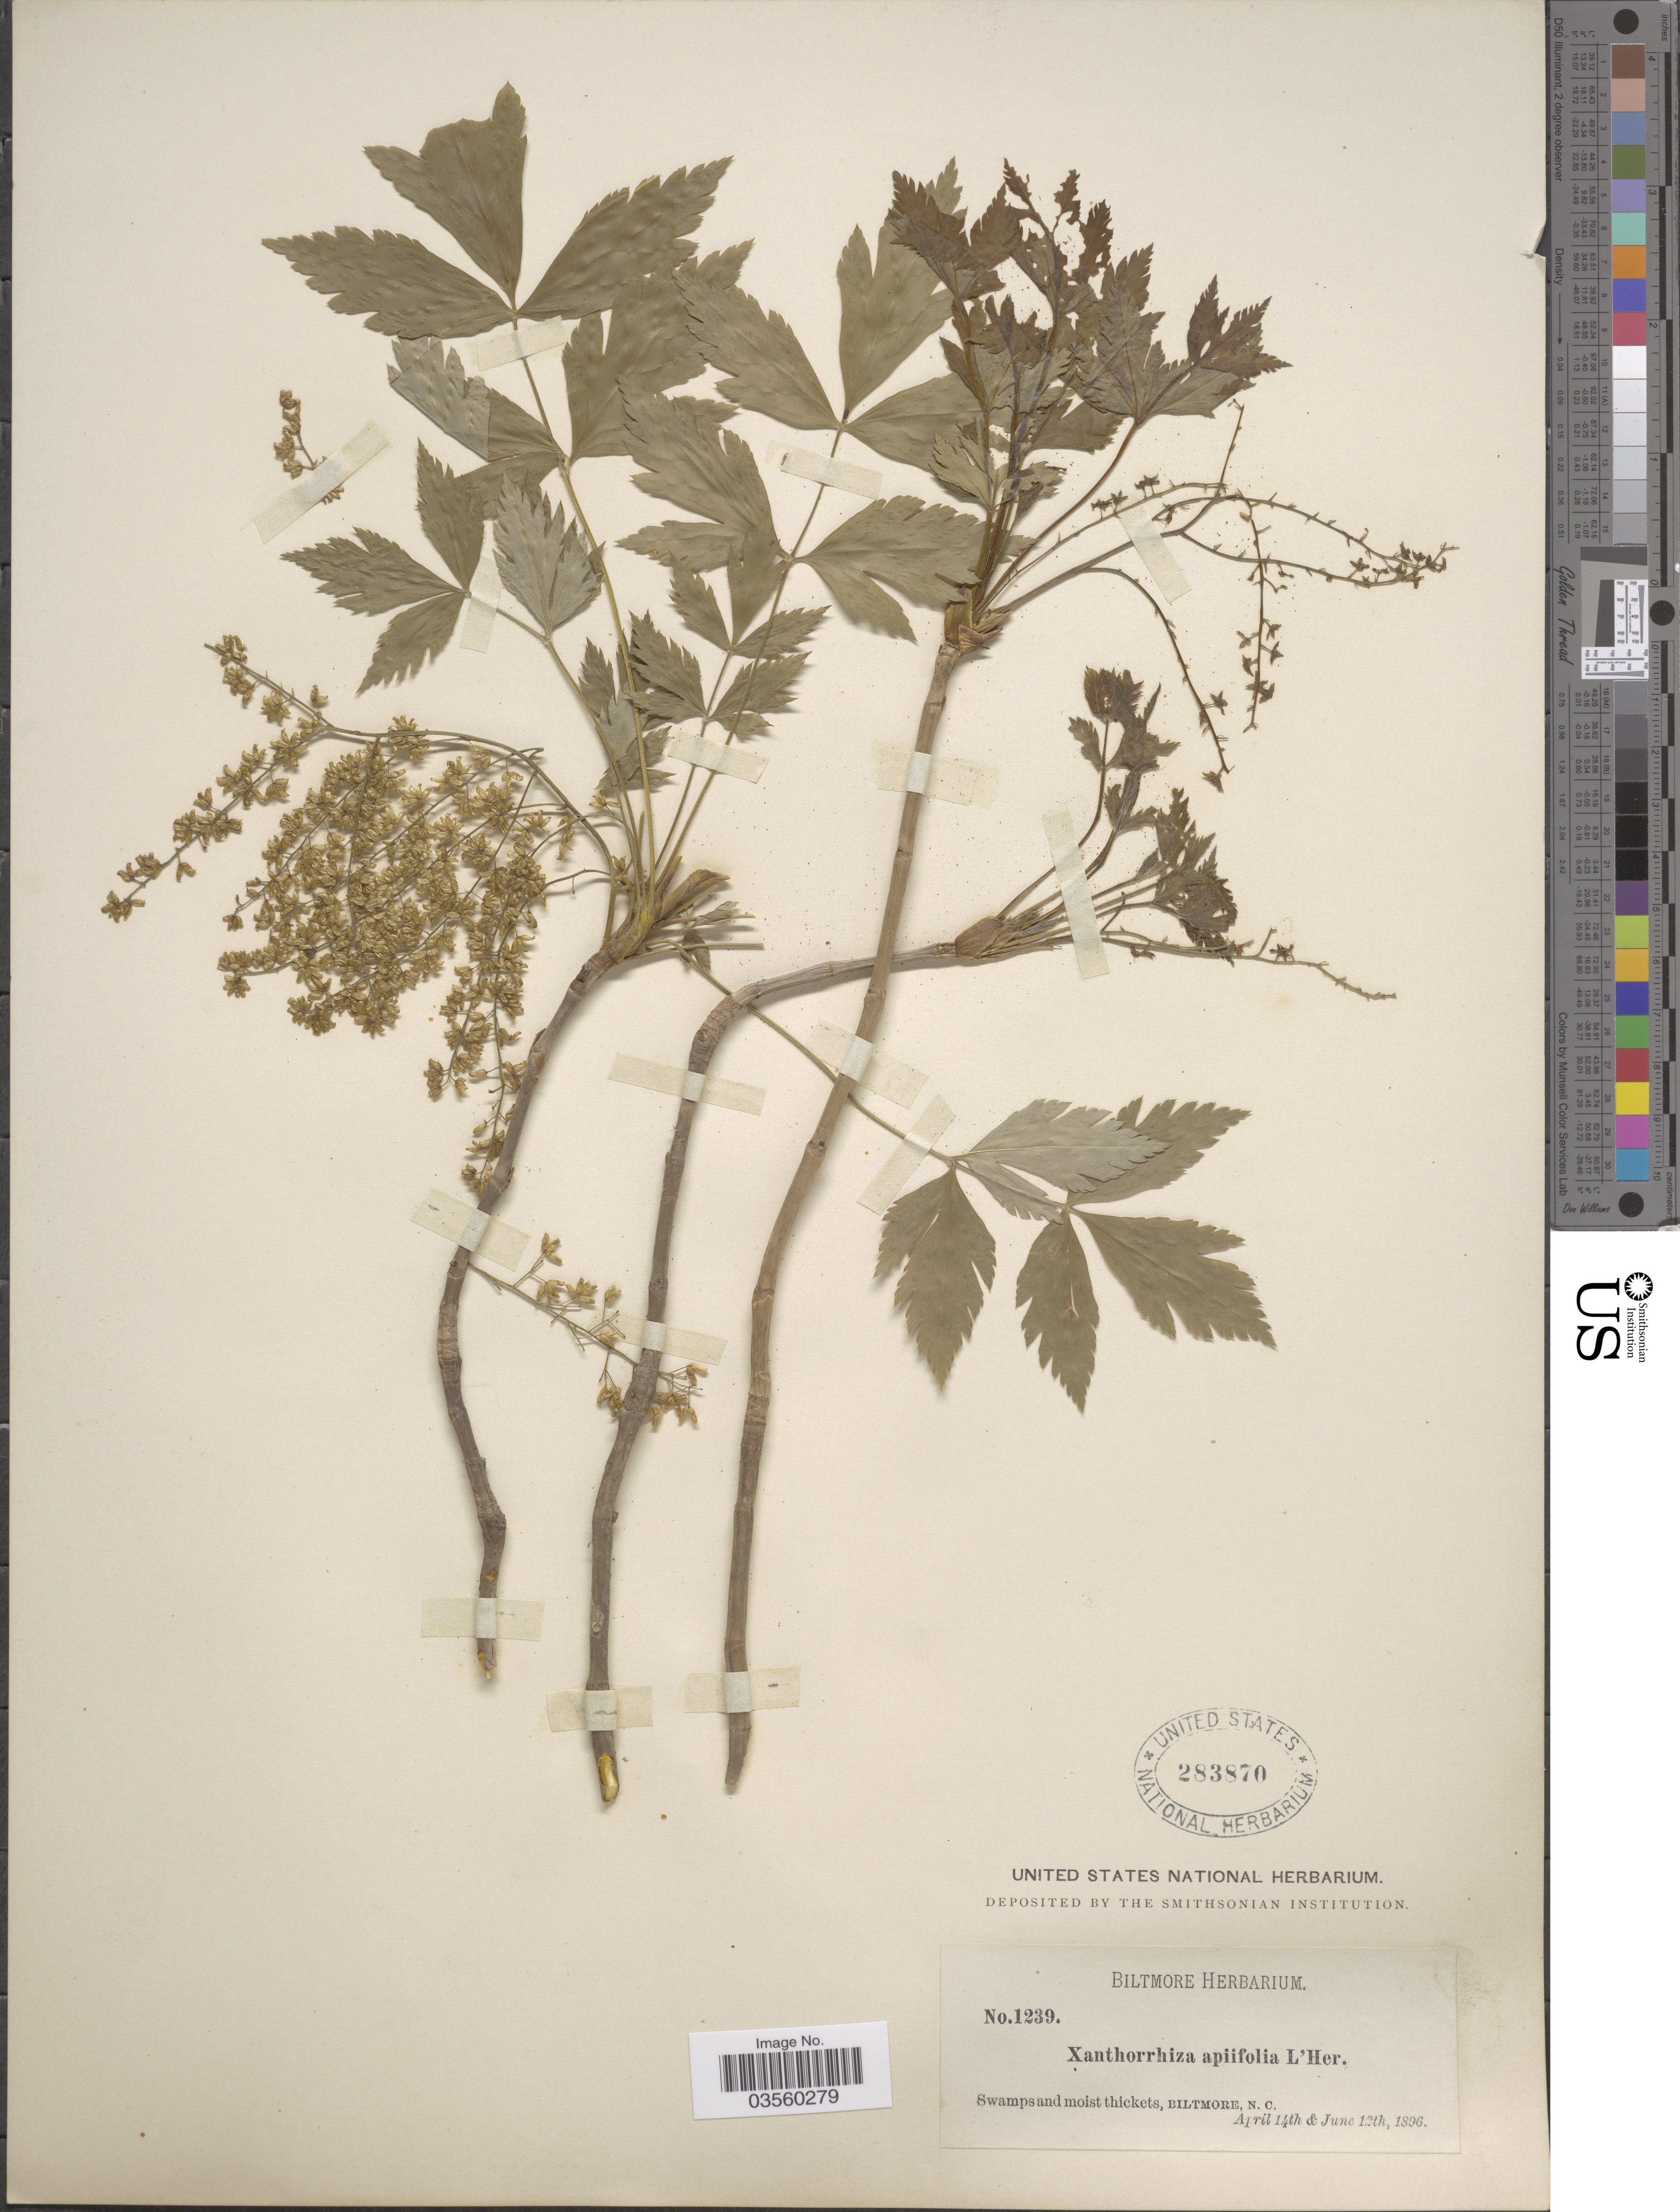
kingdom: Plantae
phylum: Tracheophyta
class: Magnoliopsida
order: Ranunculales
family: Ranunculaceae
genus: Xanthorhiza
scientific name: Xanthorhiza apiifolia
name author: L'Hér.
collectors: ex herb. Biltmore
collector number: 1239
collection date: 1896-04-14/1896-06-12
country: United States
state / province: North Carolina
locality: Biltmore.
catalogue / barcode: US 283870